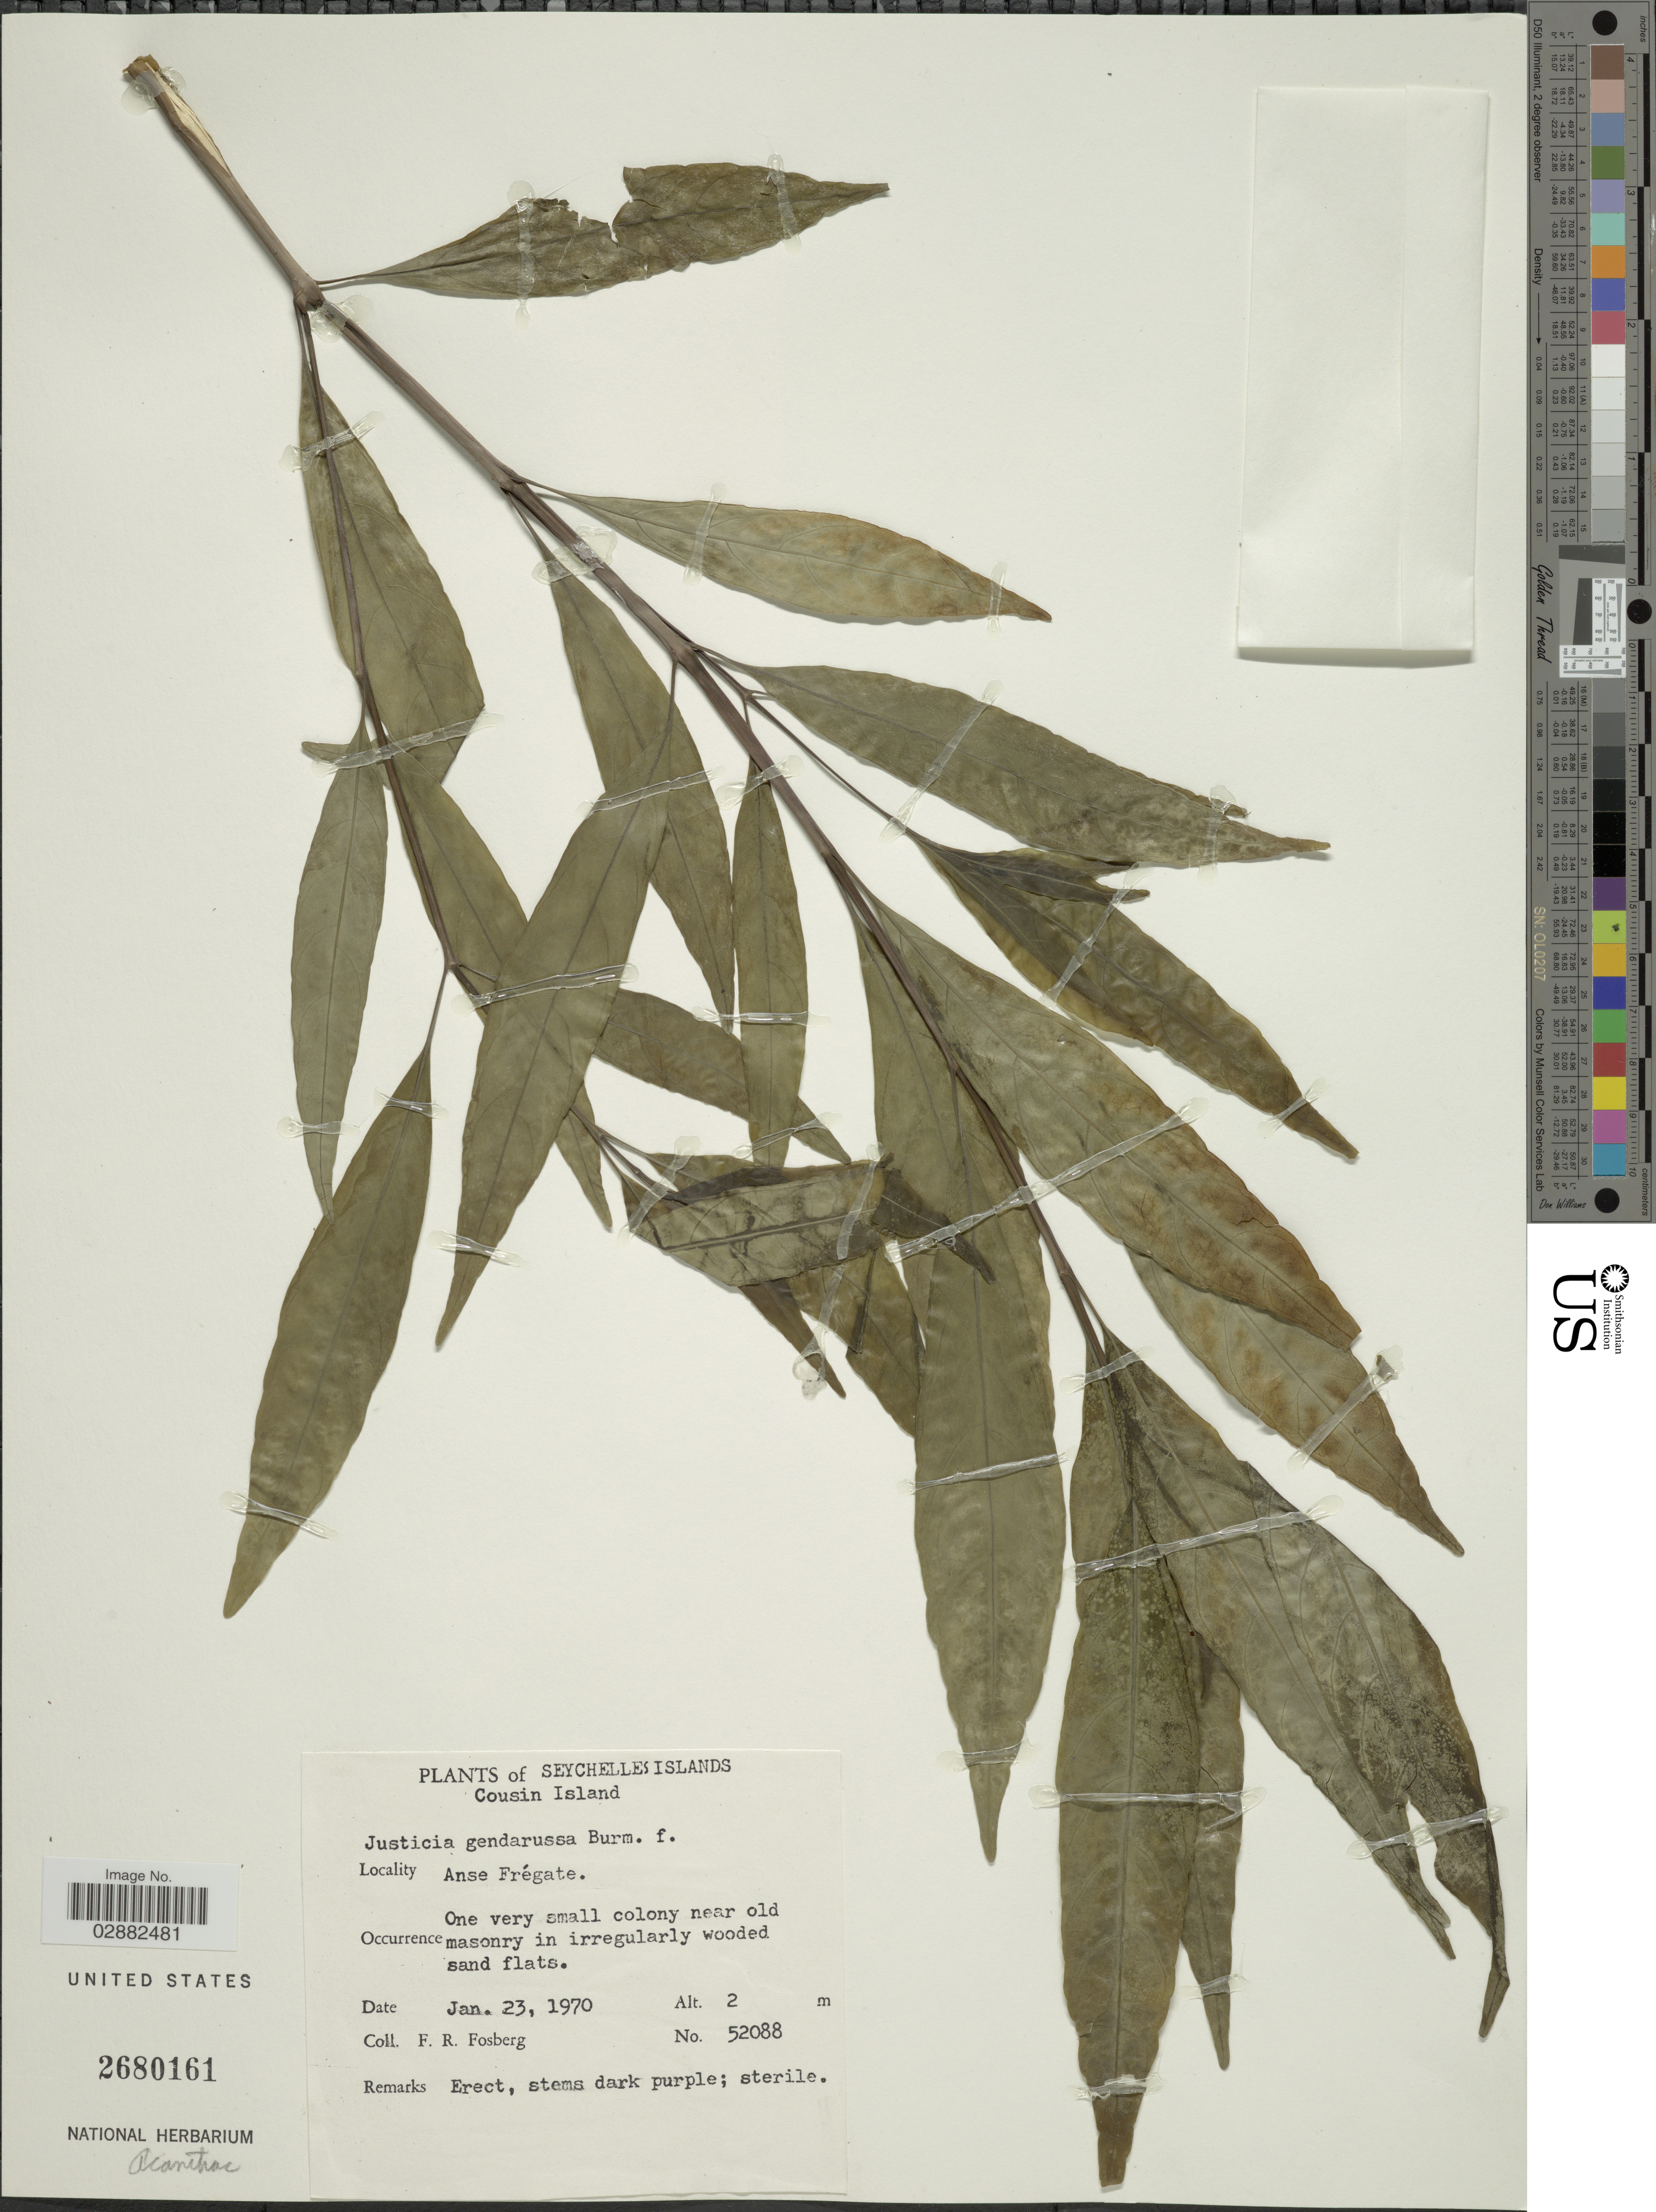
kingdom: Plantae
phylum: Tracheophyta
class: Magnoliopsida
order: Lamiales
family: Acanthaceae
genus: Justicia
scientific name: Justicia gendarussa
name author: Burm. f.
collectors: F. R. Fosberg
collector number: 52088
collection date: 1970-01-23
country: Seychelles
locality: Cousin Island, Anse Frégate.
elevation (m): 2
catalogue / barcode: US 2680161